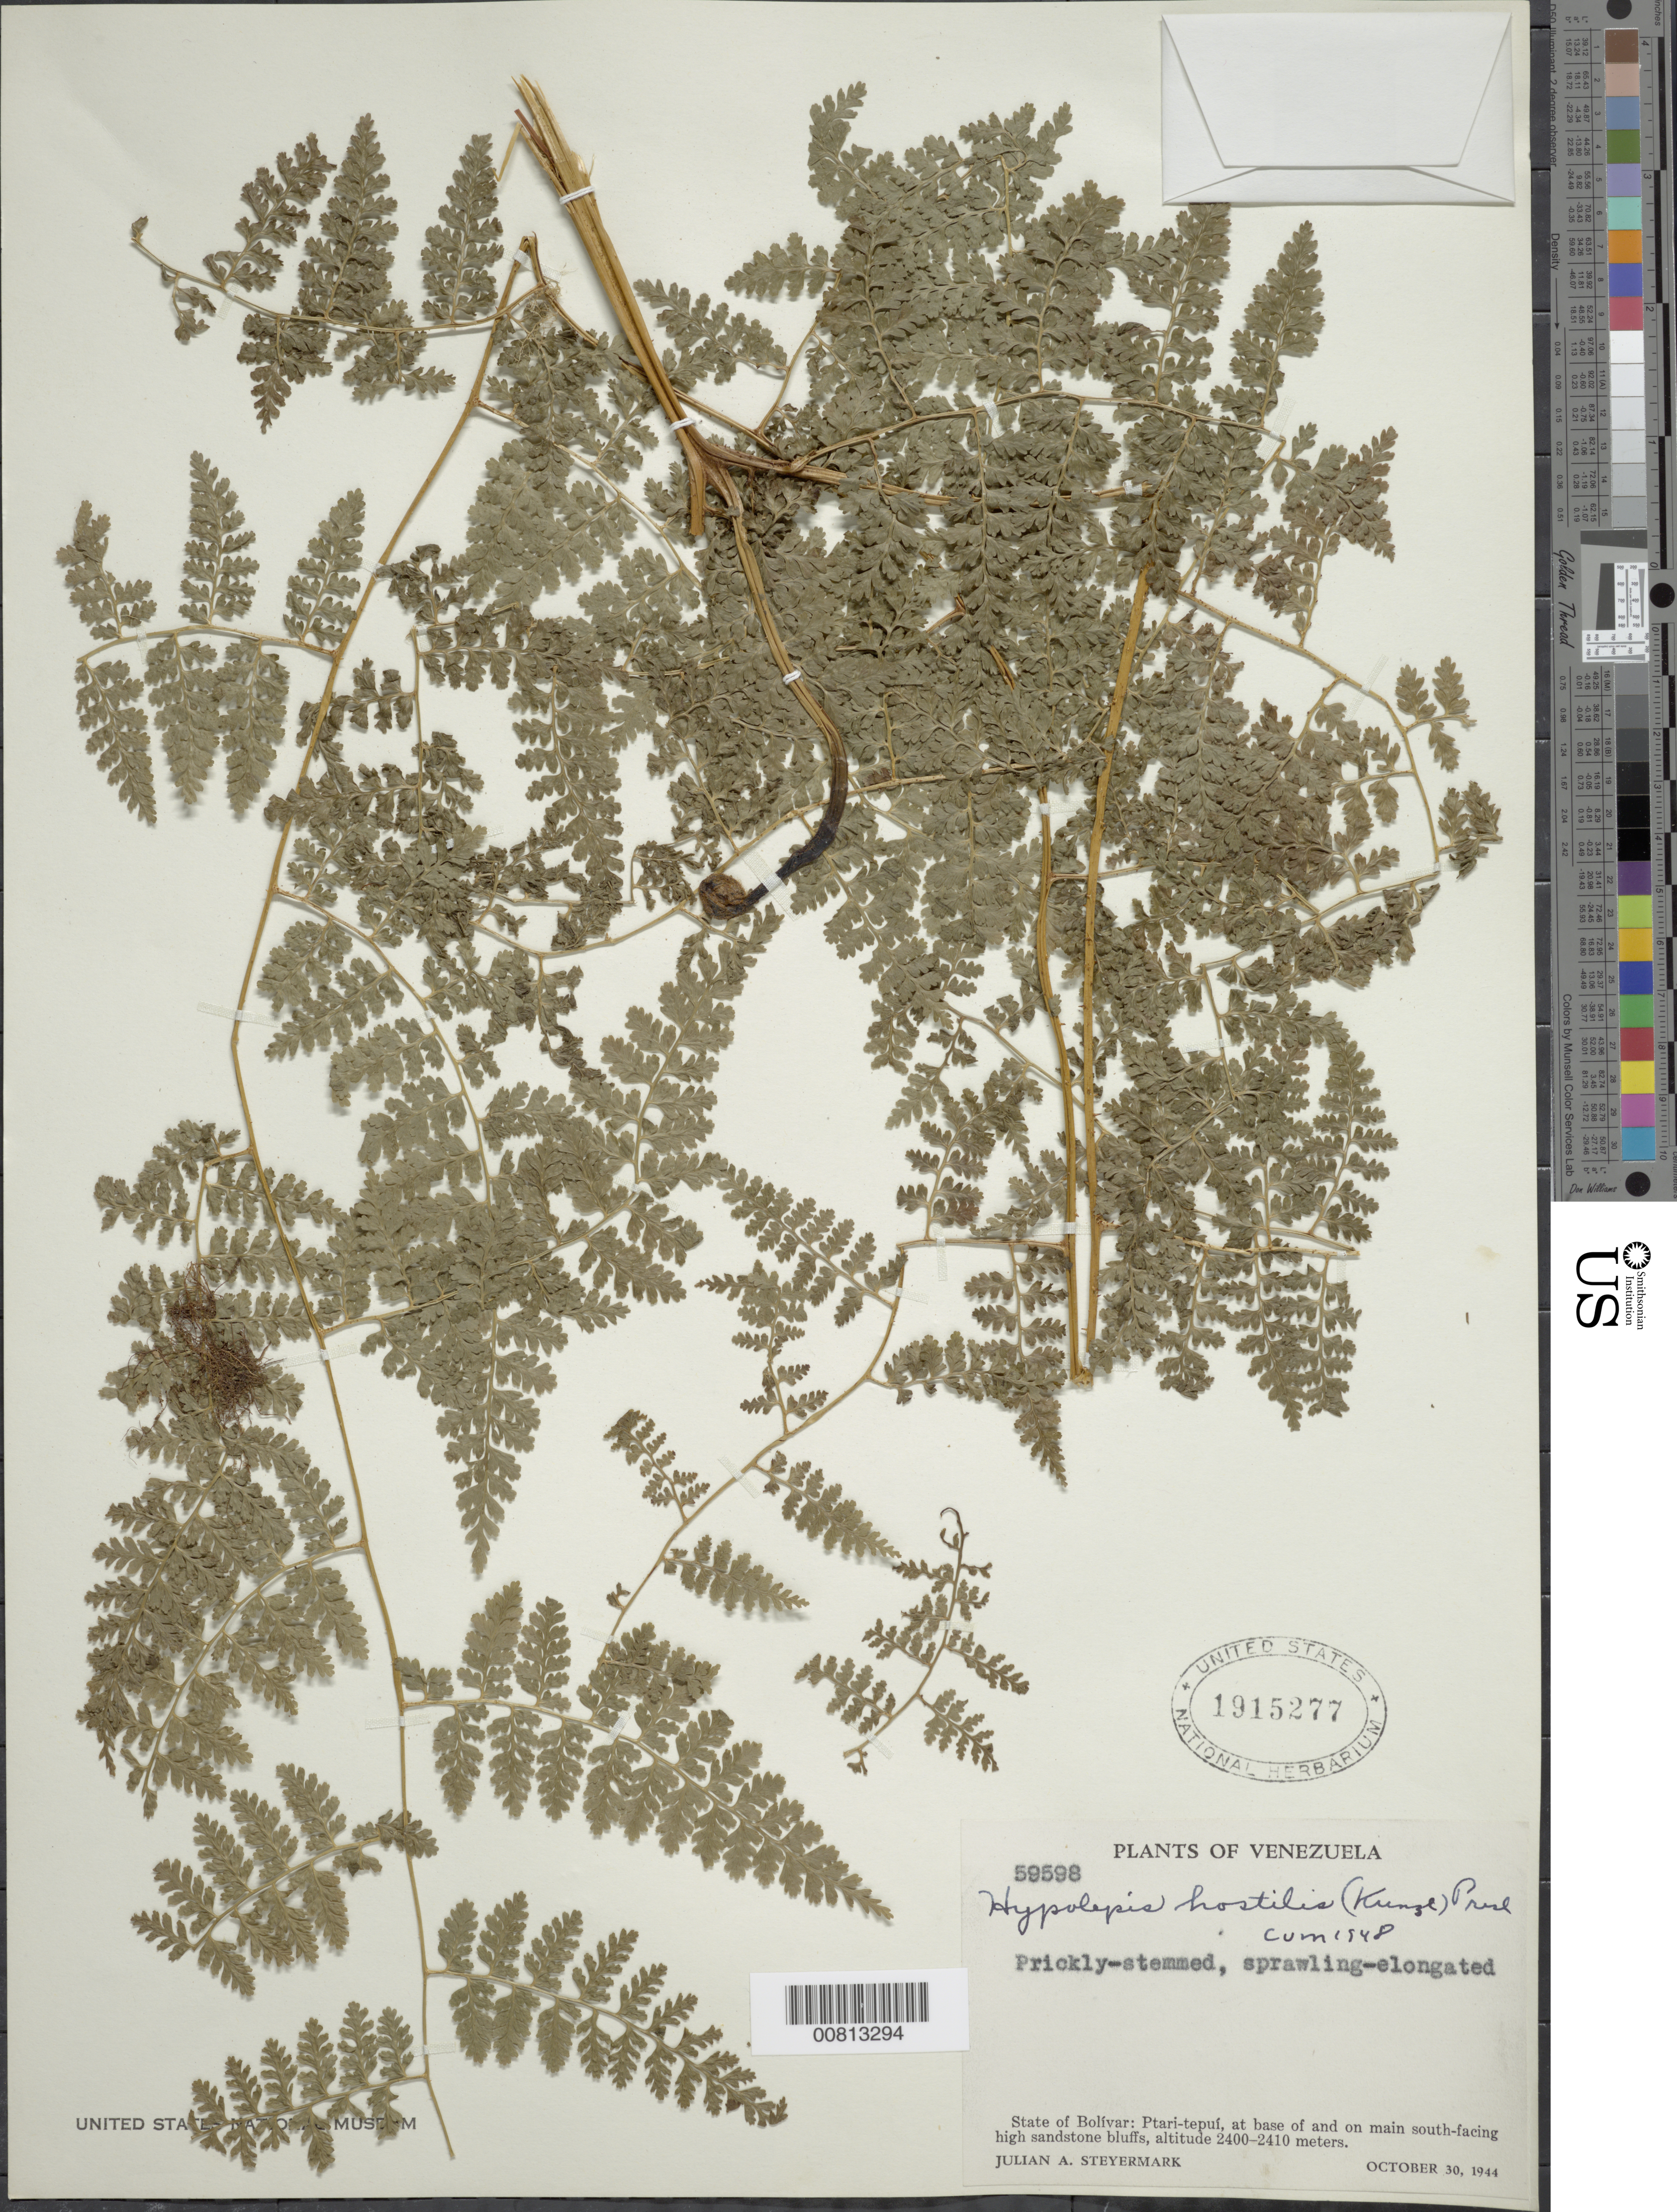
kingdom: Plantae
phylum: Tracheophyta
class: Polypodiopsida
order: Polypodiales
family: Dennstaedtiaceae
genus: Hypolepis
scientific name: Hypolepis nigrescens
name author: Hook.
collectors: J. Steyermark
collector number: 59598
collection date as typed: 30-Oct-44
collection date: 1944-10-30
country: Venezuela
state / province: Bolívar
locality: Ptari-tepuí, at base of and on main S-facing high sandstone bluffs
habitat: S-facing high sandstone bluffs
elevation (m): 2400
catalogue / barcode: US 1915277